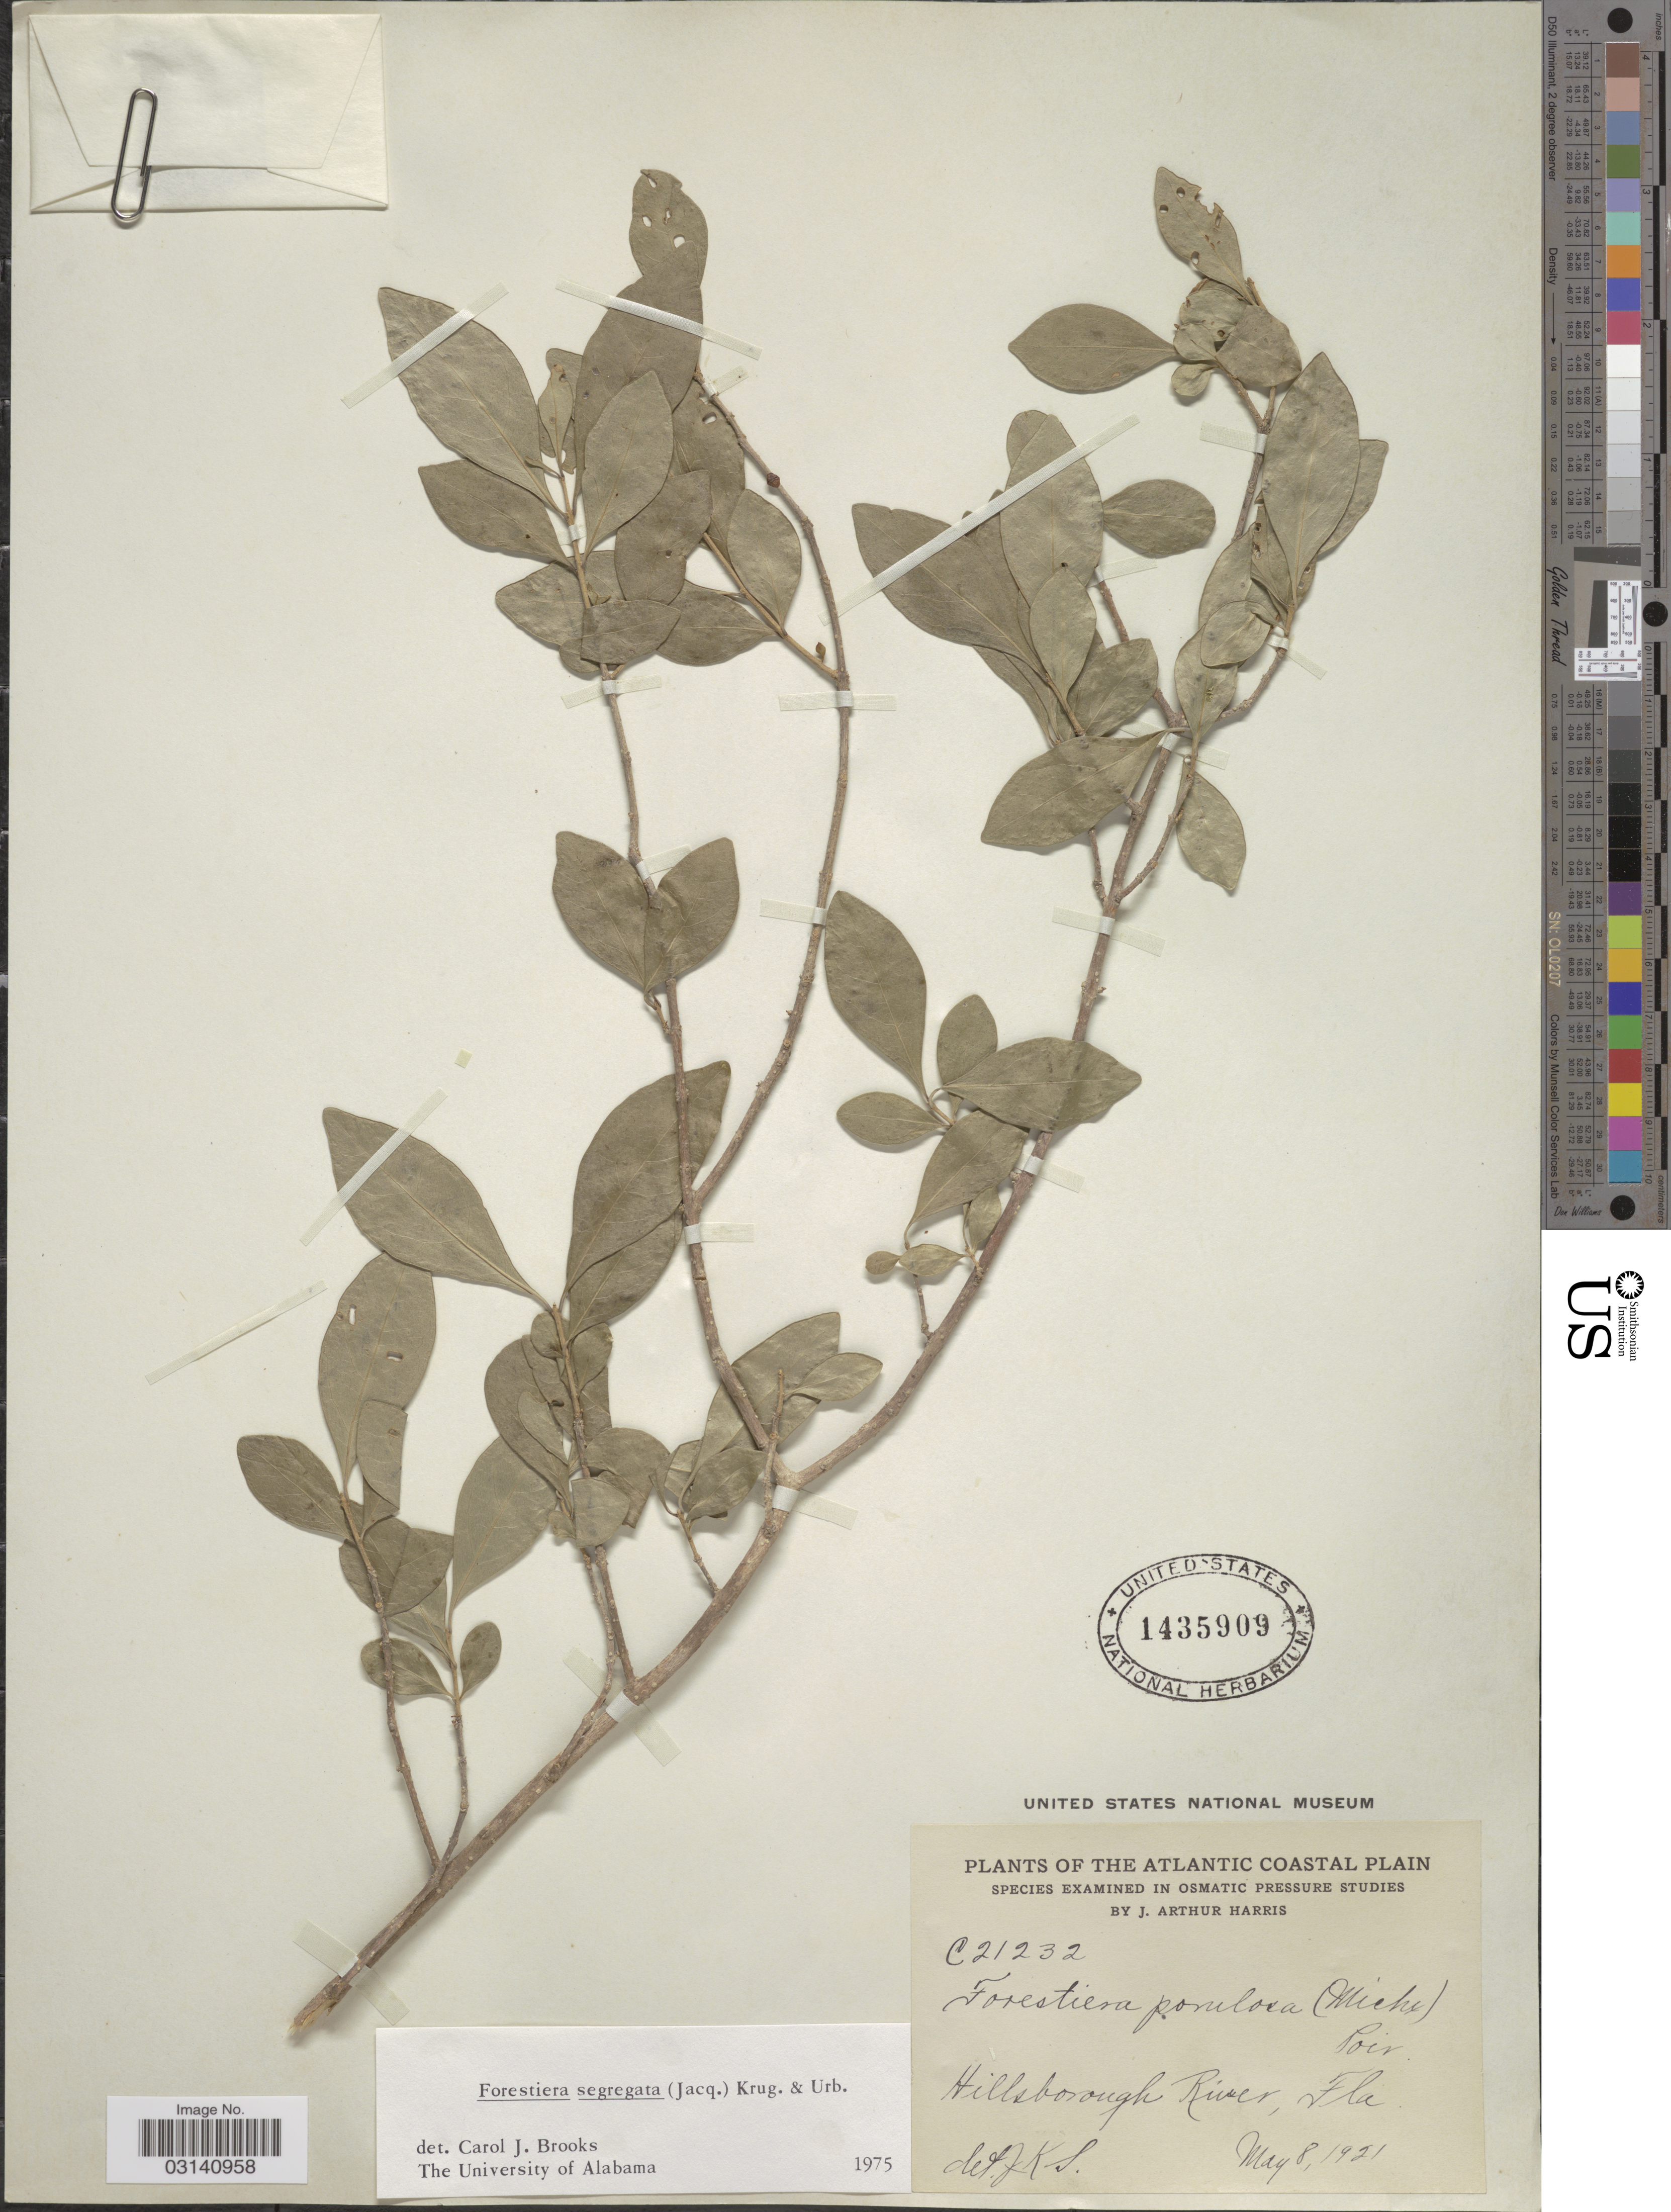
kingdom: Plantae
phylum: Tracheophyta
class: Magnoliopsida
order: Lamiales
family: Oleaceae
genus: Forestiera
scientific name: Forestiera segregata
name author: (Jacq.) Krug & Urb.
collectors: J. A. Harris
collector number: C21232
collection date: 1921-05-08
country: United States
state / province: Florida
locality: The Atlantic Coastal Plain. Hillsborough River, Fla.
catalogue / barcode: US 1435909